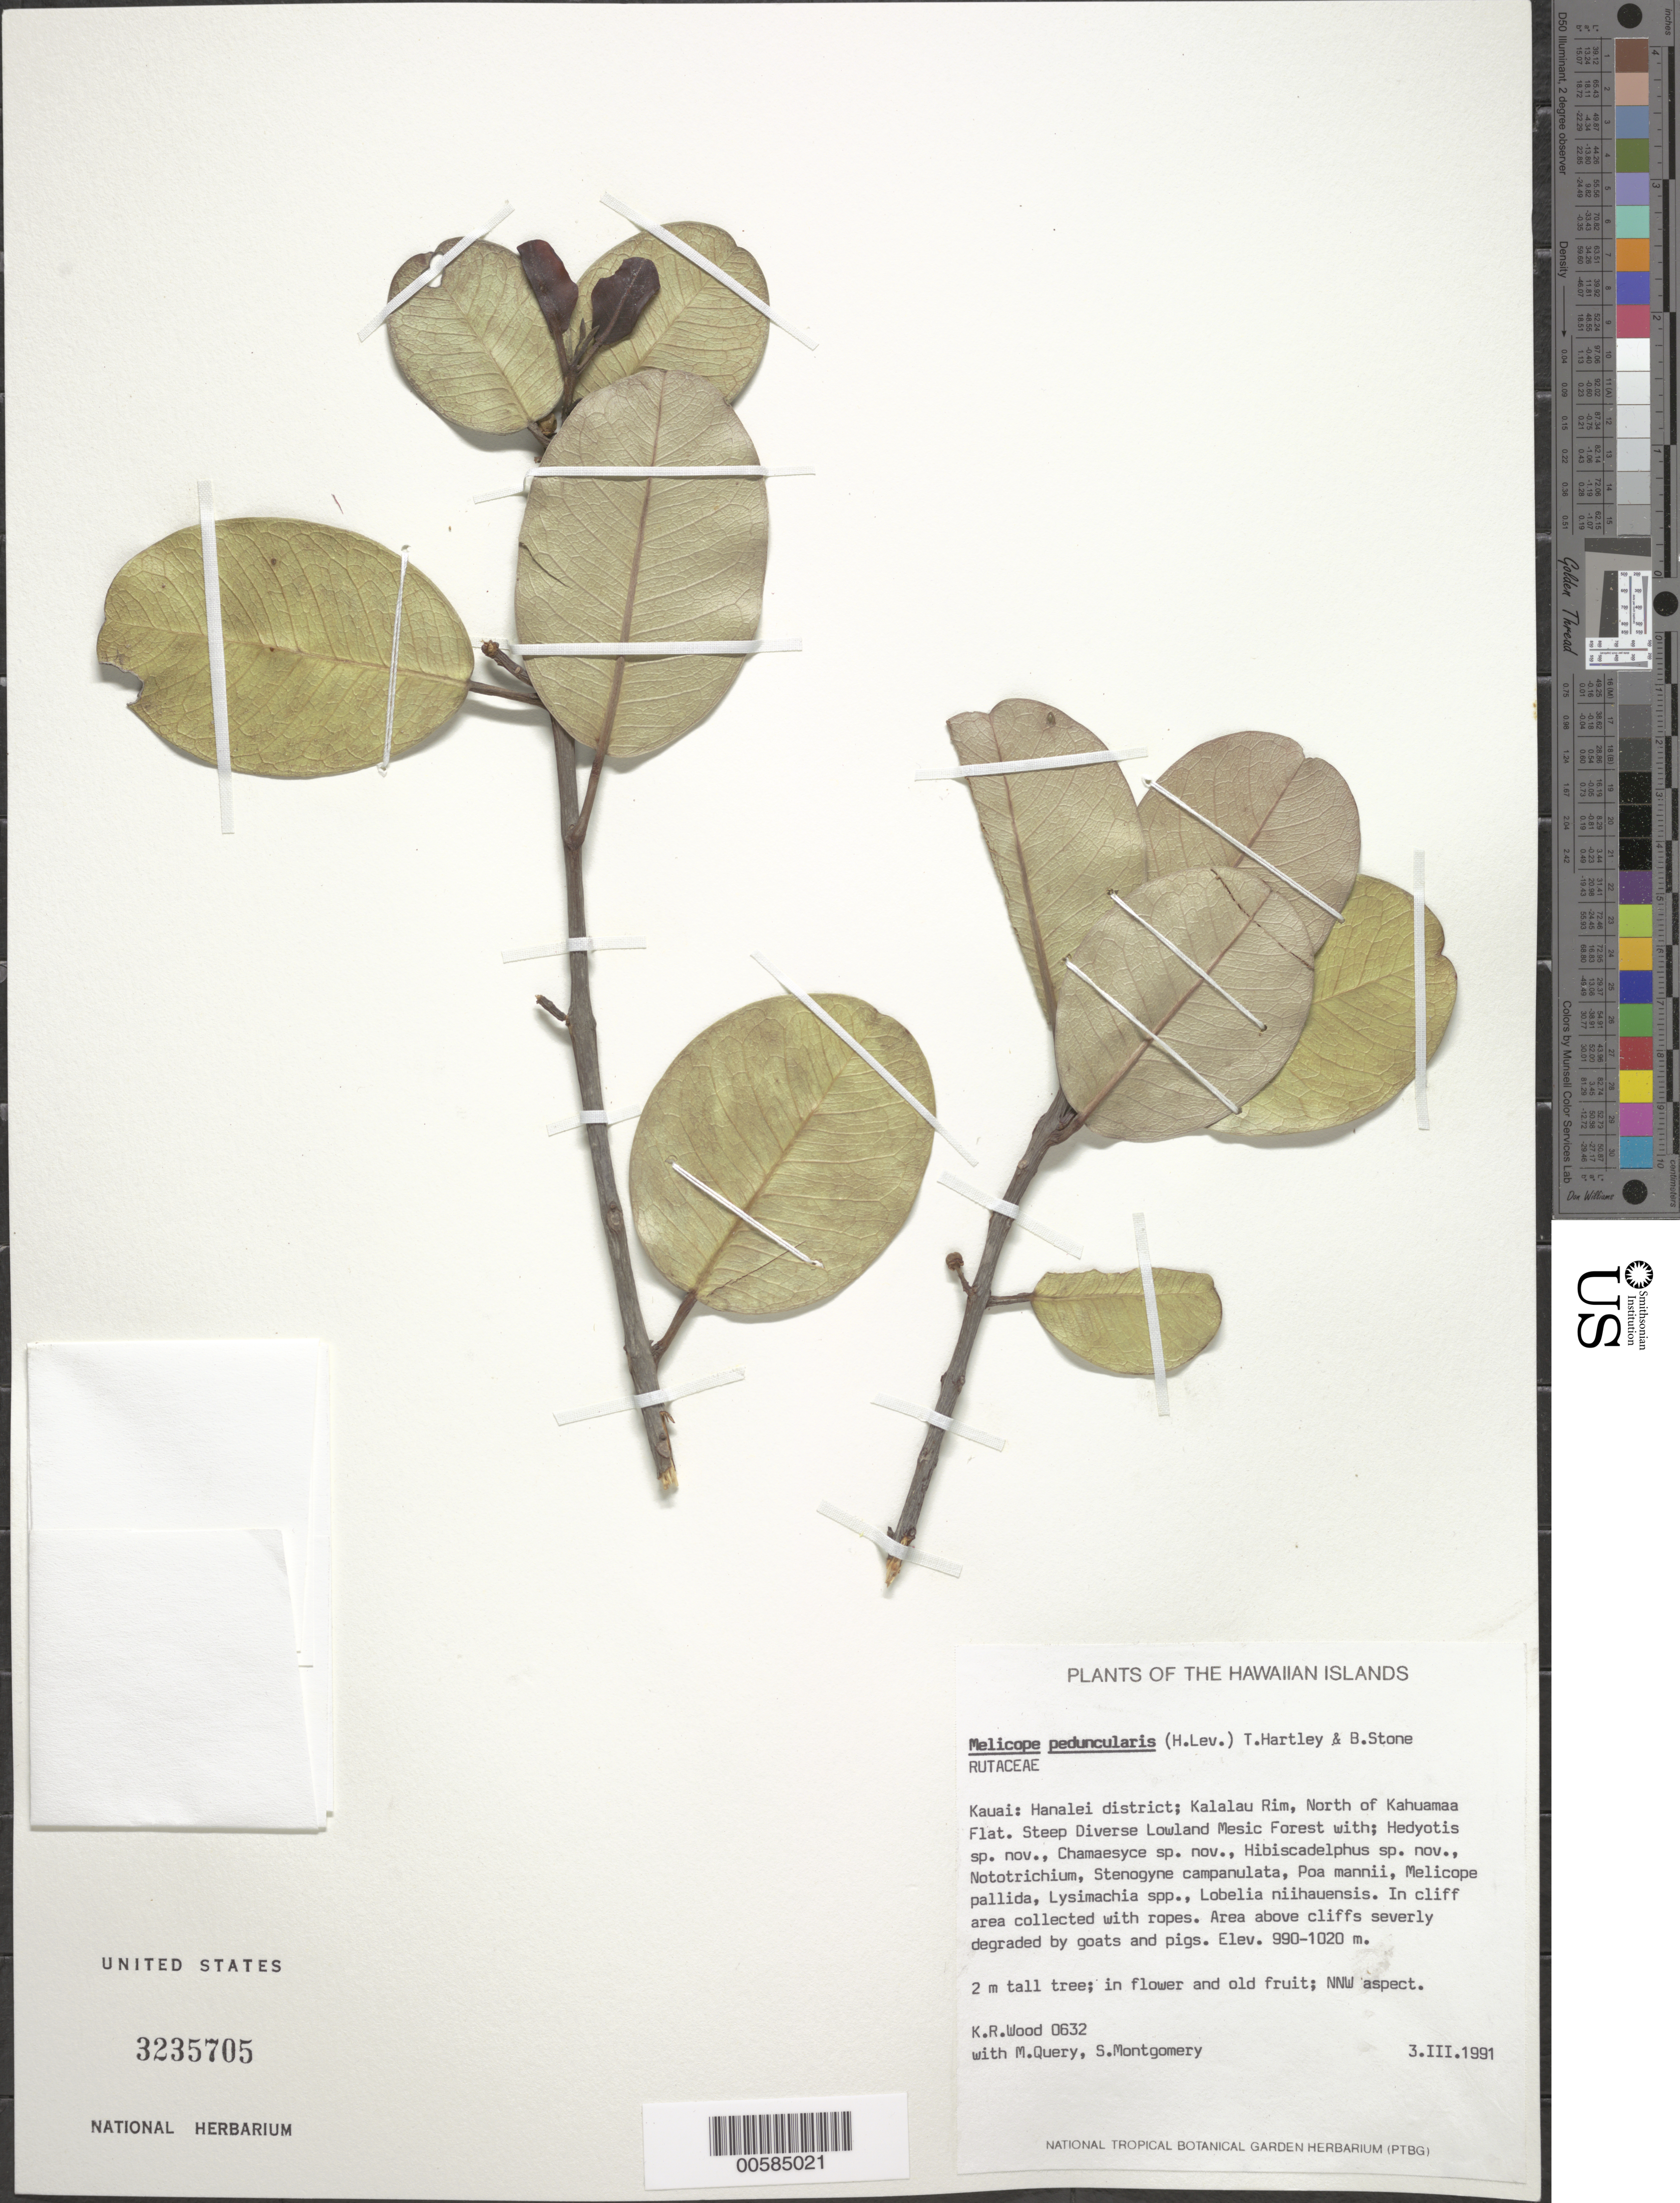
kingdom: Plantae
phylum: Tracheophyta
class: Magnoliopsida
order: Sapindales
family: Rutaceae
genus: Melicope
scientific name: Melicope peduncularis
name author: (H. Lév.) T.G. Hartley & B.C. Stone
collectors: K. R. Wood, M. Query & S. Montgomery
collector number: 0632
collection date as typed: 3 Mar 1991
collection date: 1991-03-03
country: United States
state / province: Hawaii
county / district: Kauai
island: Kaua'i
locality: Hanalei Dist; Kalalau Rim, N of Kahuamaa Flat.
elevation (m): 990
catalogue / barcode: US 3235705